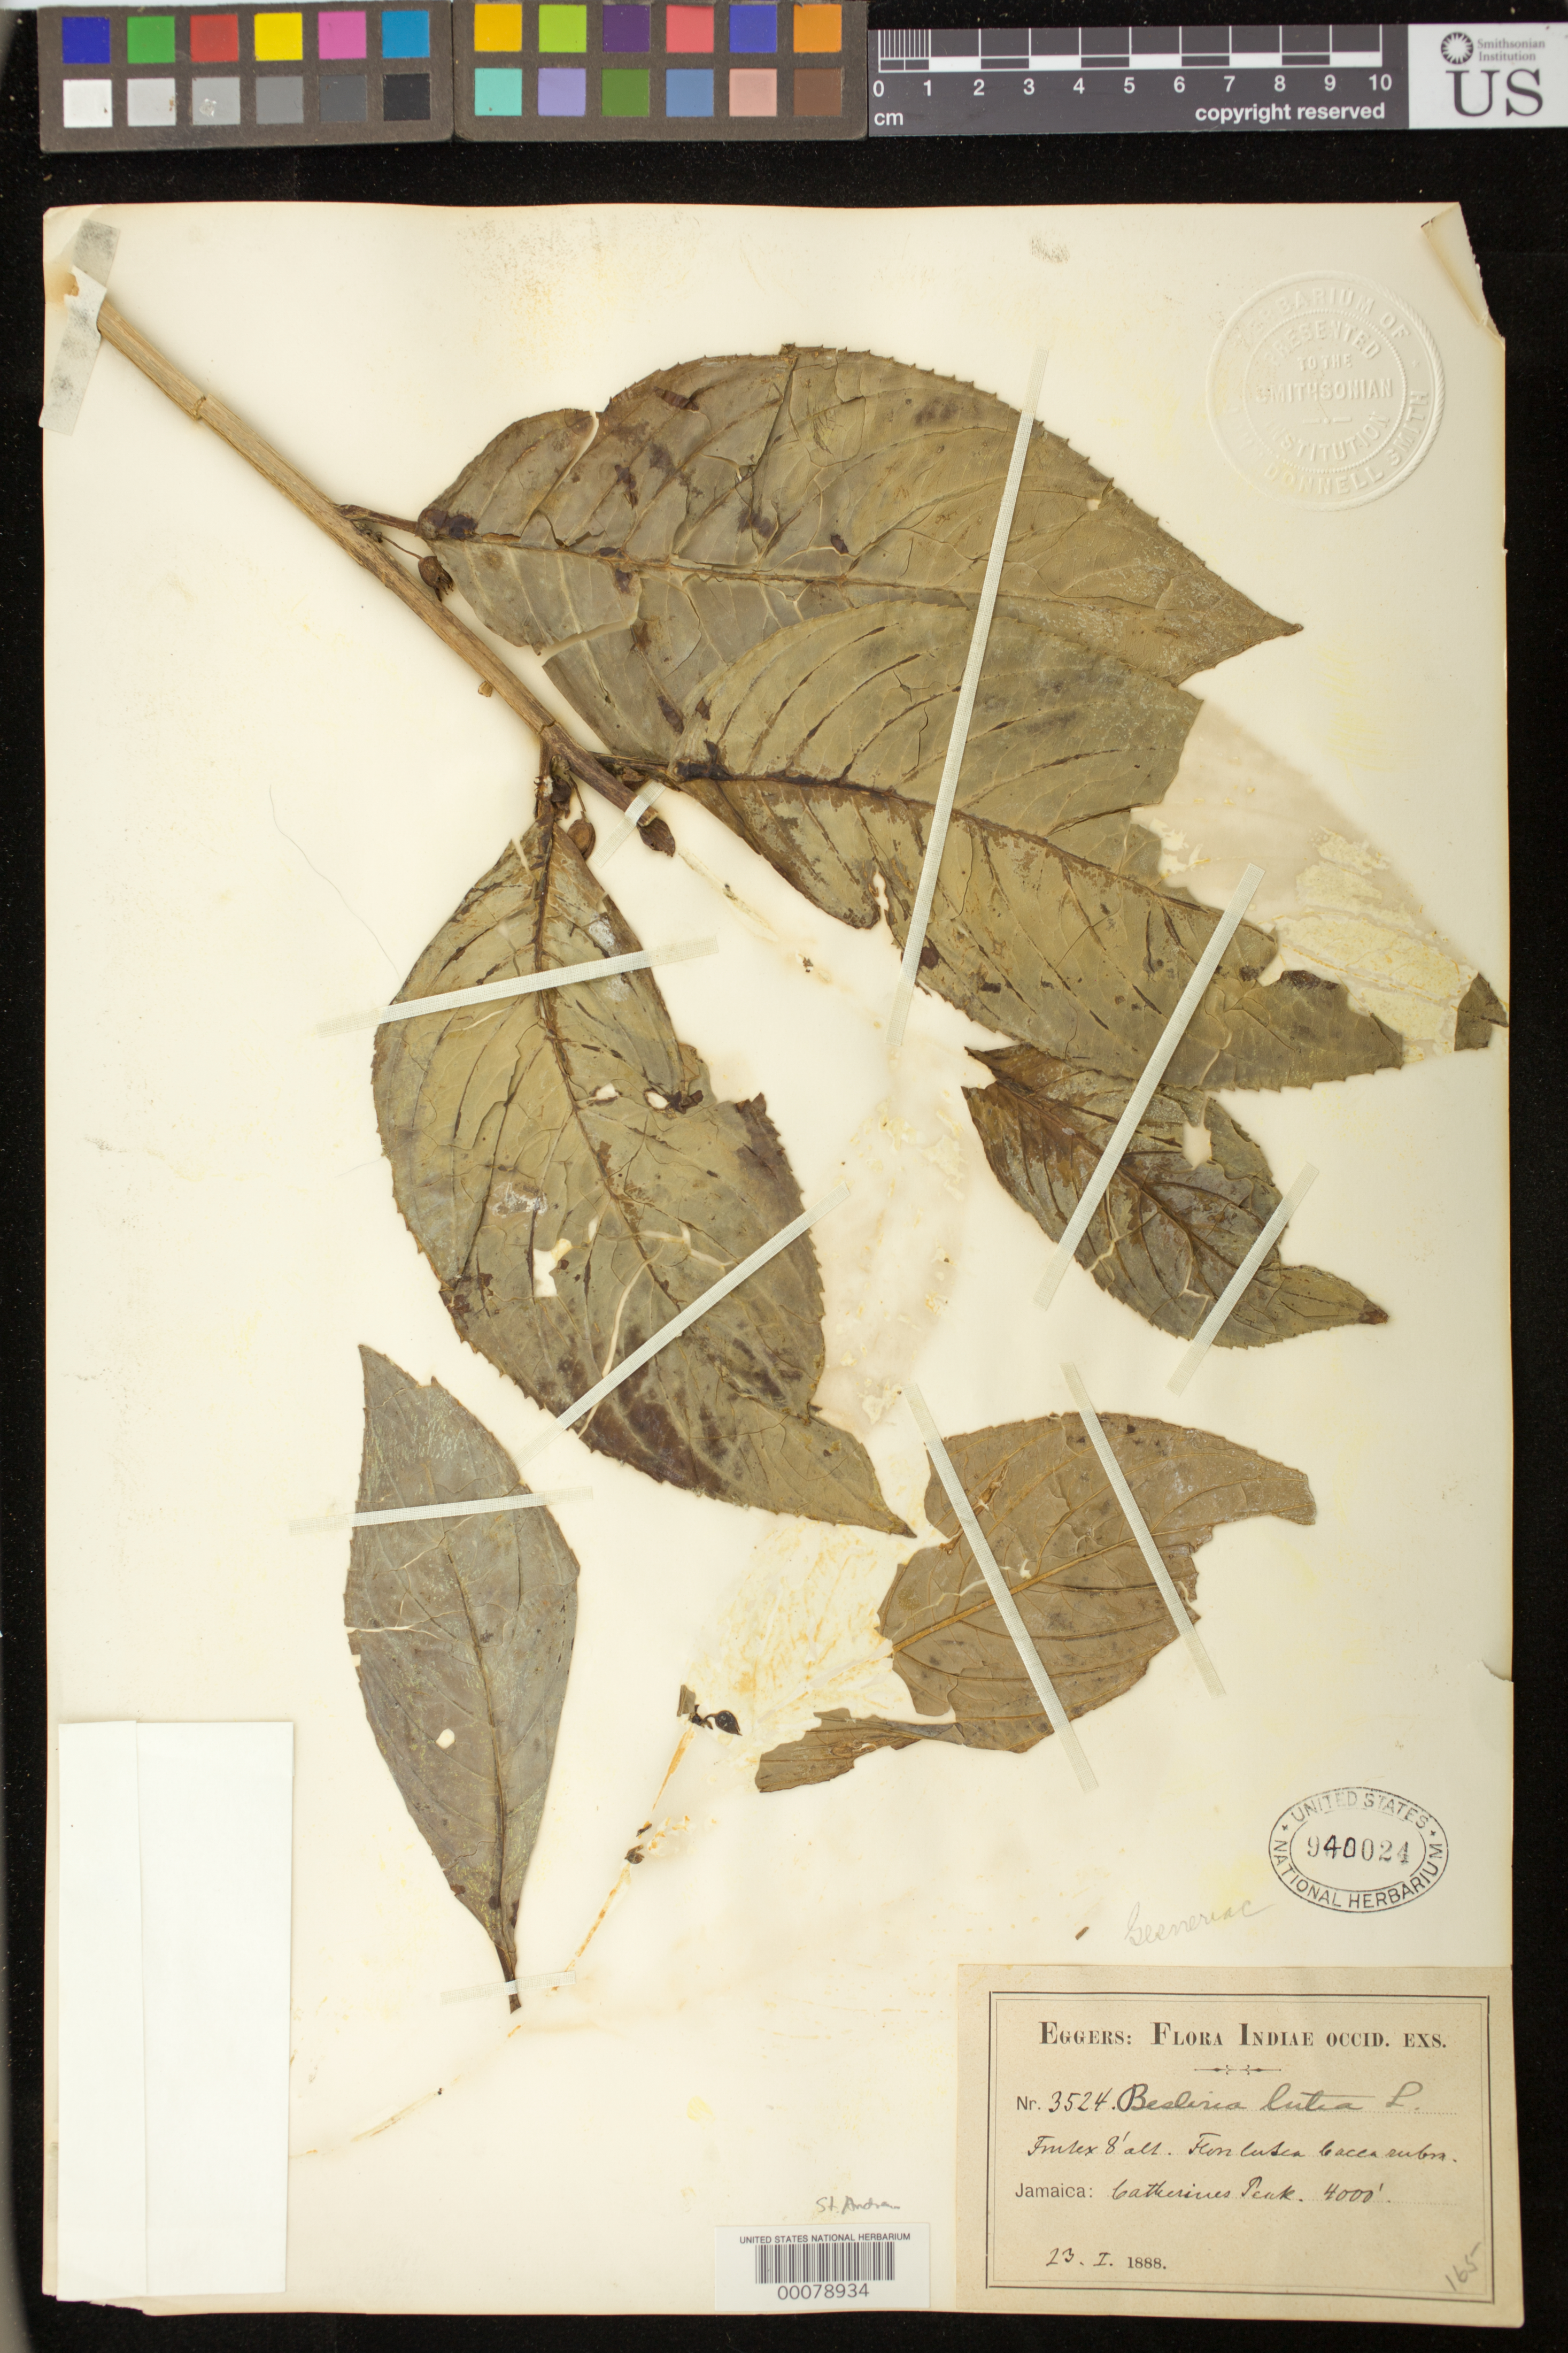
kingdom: Plantae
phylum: Tracheophyta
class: Magnoliopsida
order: Lamiales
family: Gesneriaceae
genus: Besleria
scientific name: Besleria lutea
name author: L.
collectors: H. F. A. von Eggers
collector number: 3524 /165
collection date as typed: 23 Jan 1888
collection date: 1888-01-23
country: Jamaica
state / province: Saint Andrew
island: Jamaica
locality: Catherines Peak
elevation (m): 1219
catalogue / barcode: US 940024